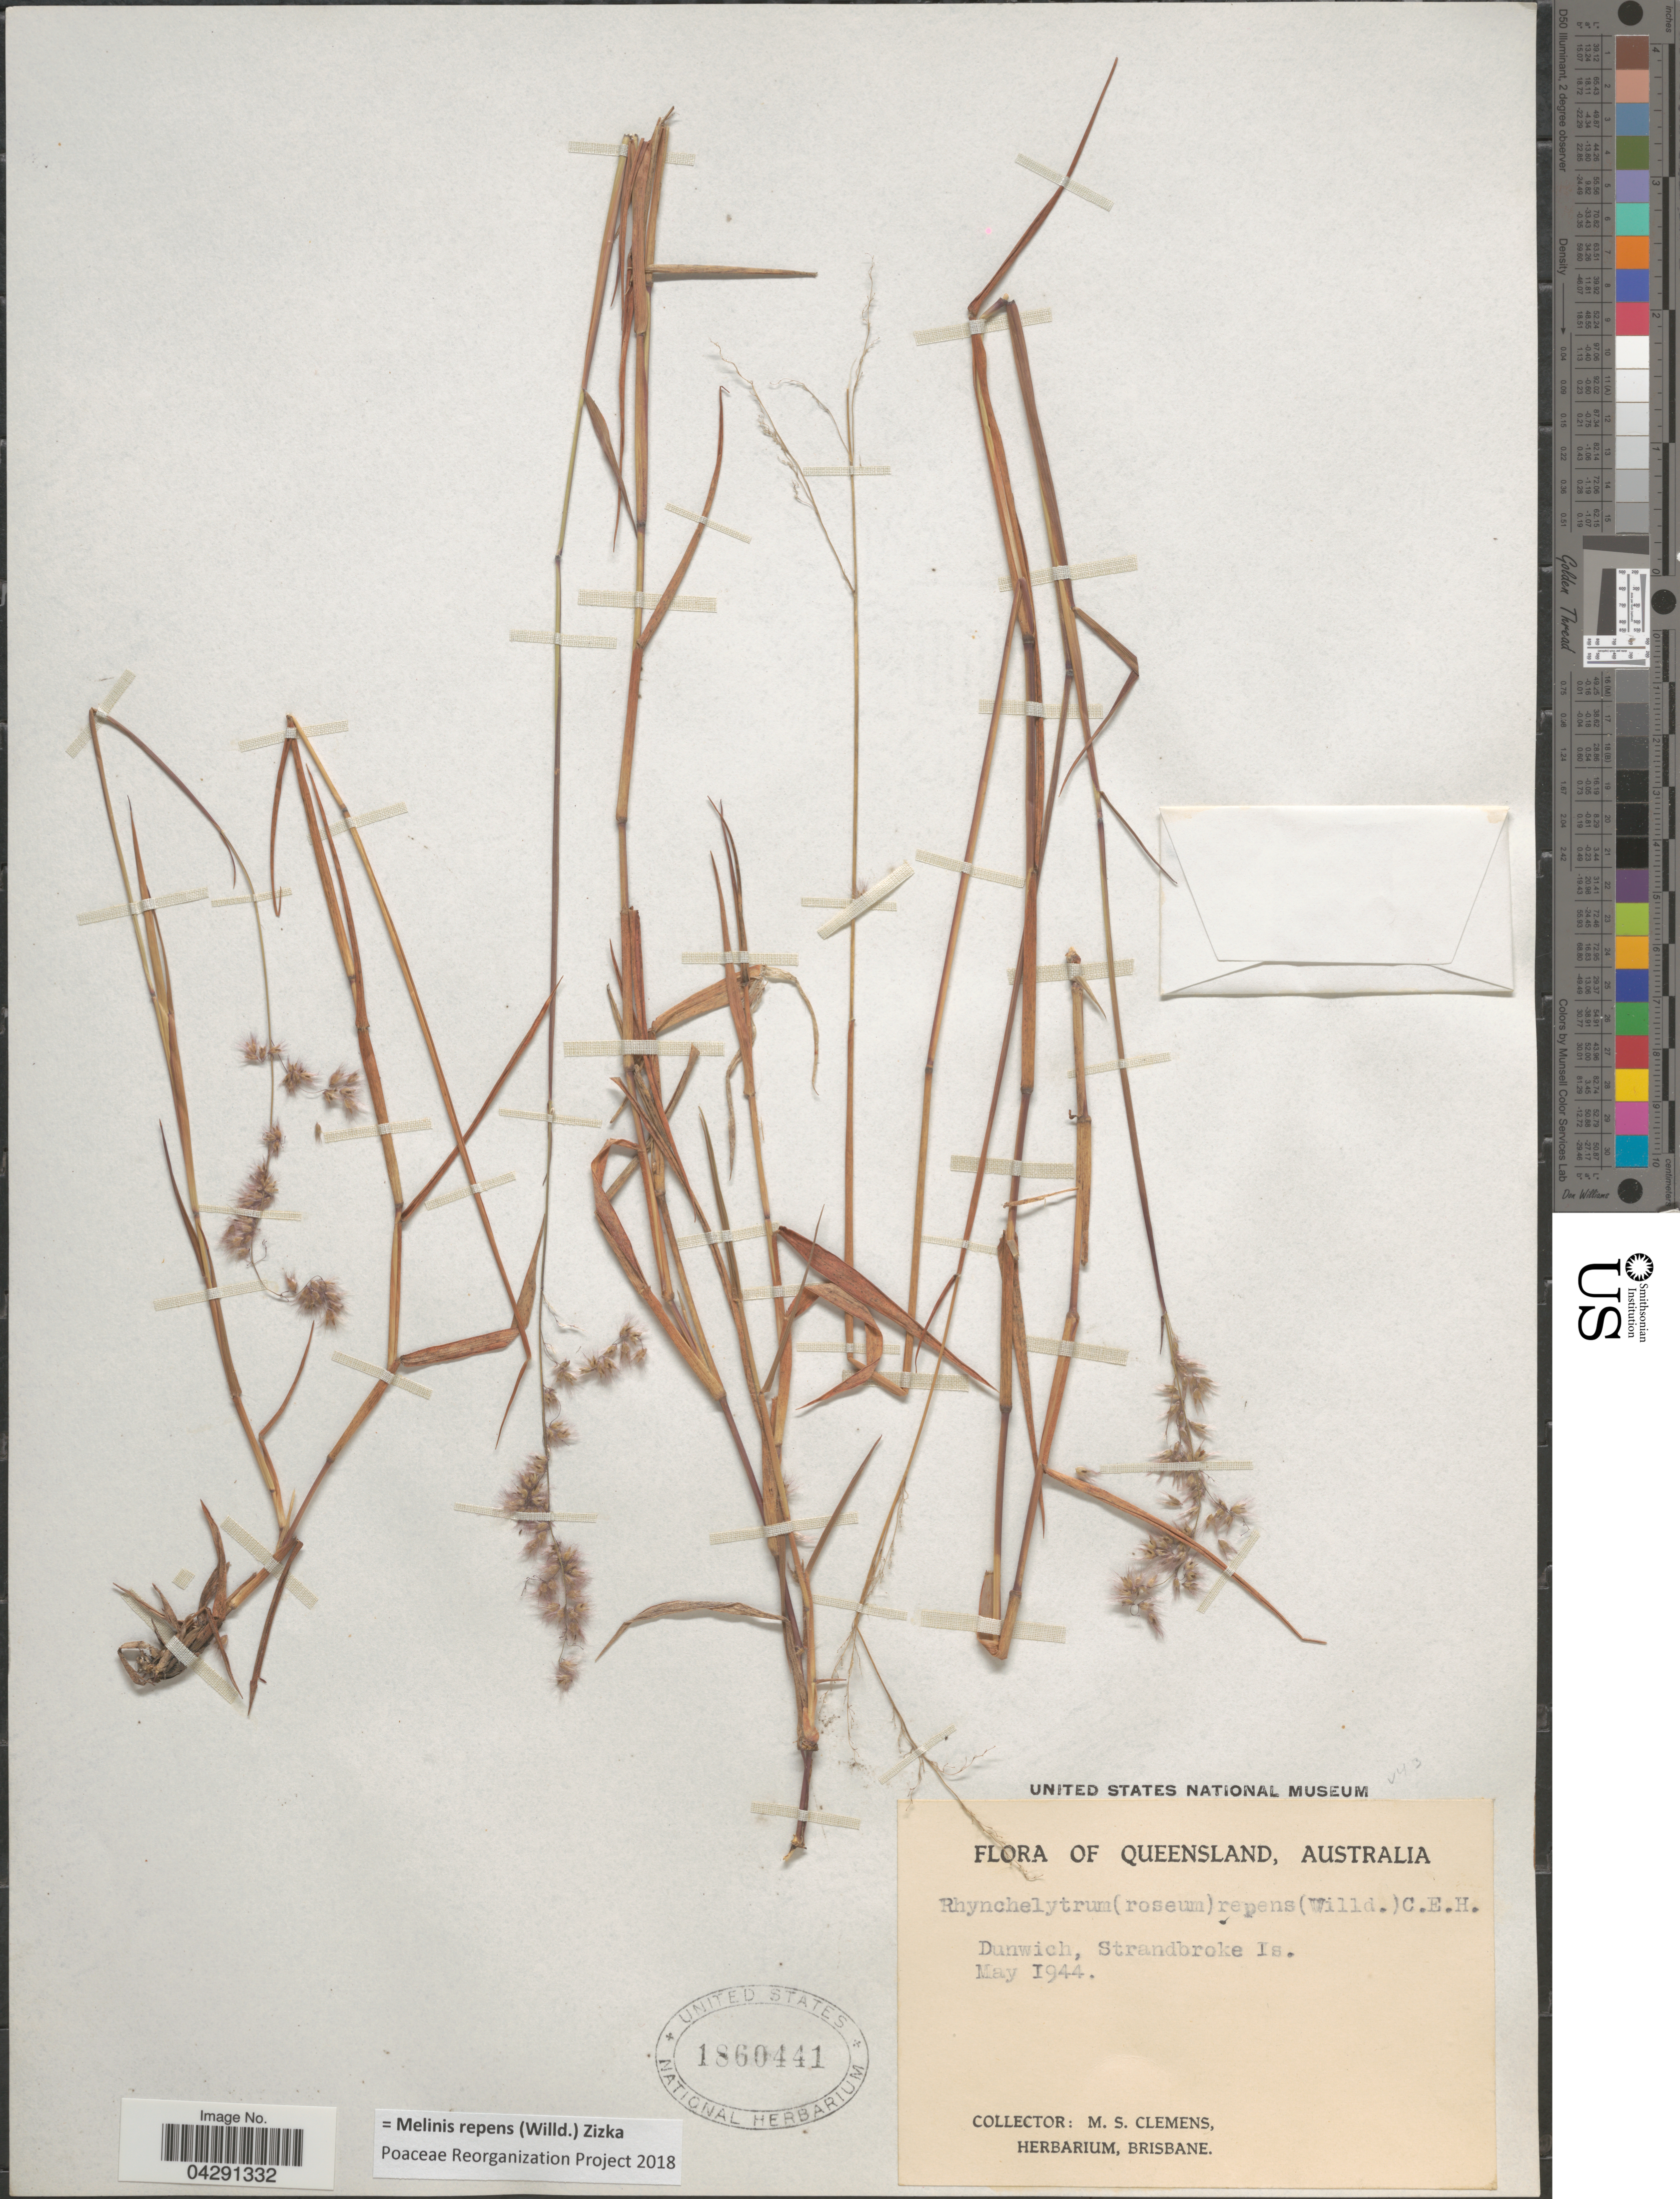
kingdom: Plantae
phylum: Tracheophyta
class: Liliopsida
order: Poales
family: Poaceae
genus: Melinis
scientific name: Melinis repens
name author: (Willd.) Zizka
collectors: M. S. Clemens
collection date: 1944-05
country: Australia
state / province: Queensland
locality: Dunwich, Strandbroke Is.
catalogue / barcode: US 1860441